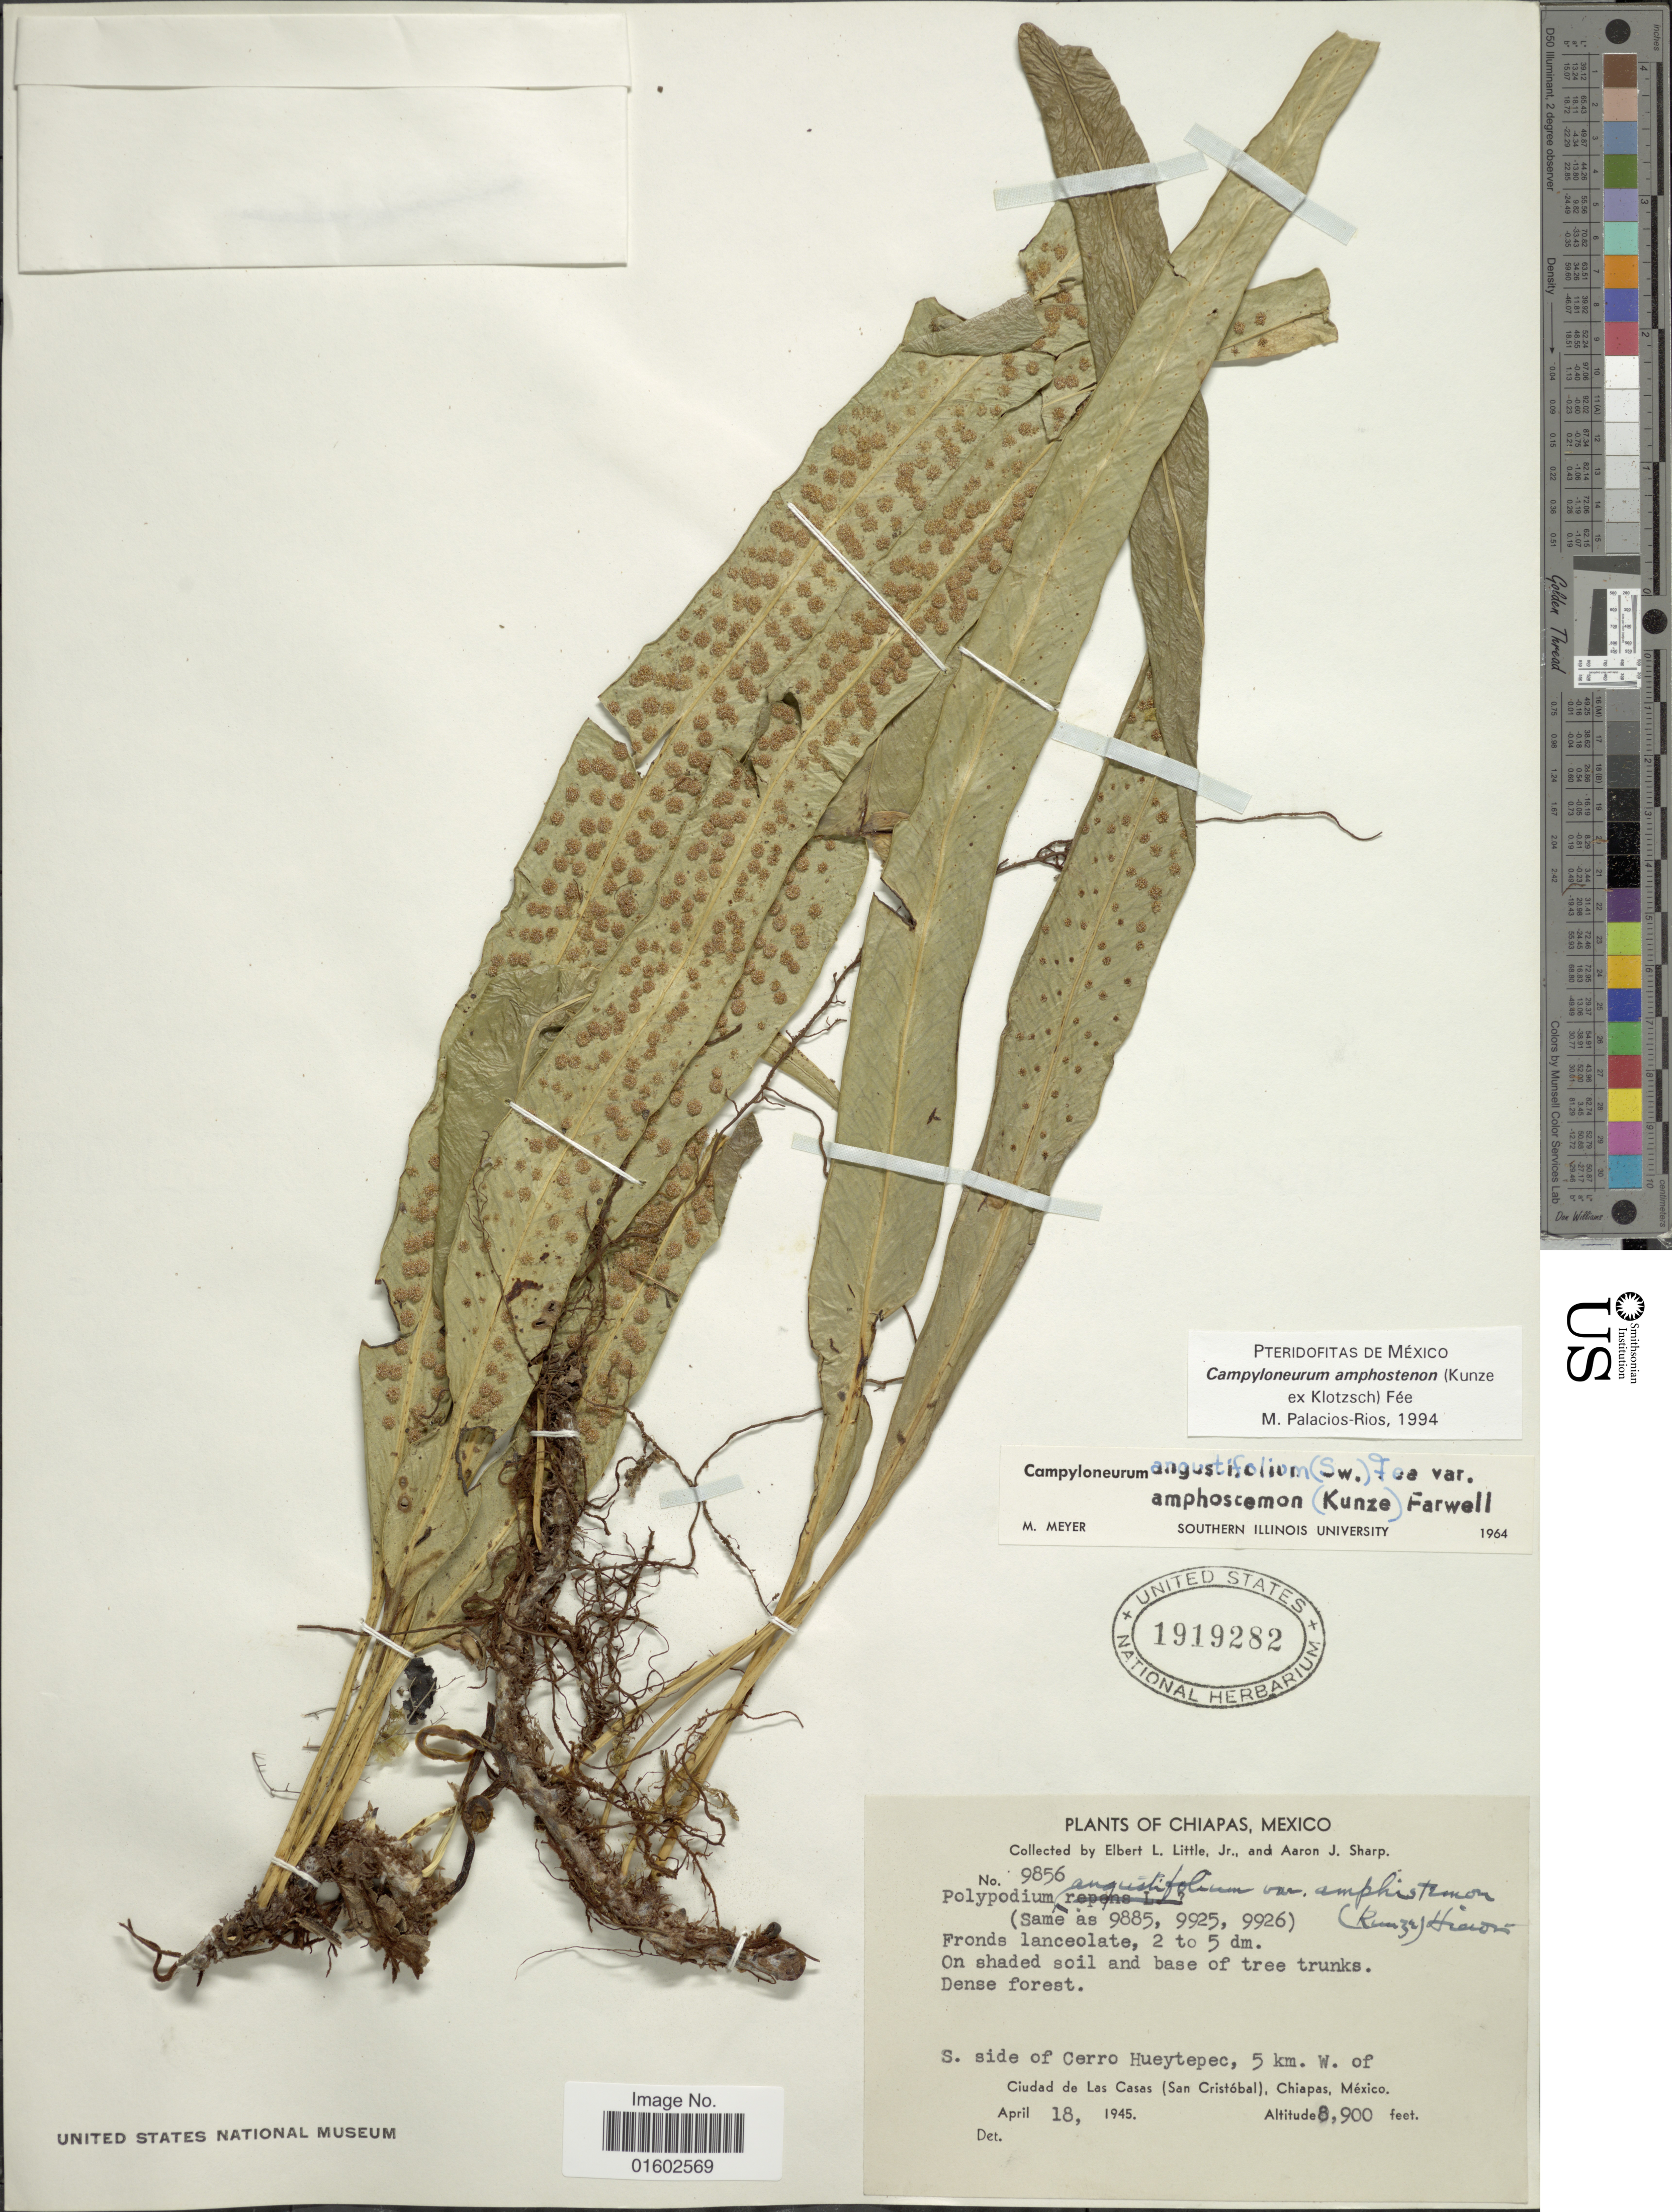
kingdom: Plantae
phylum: Tracheophyta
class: Polypodiopsida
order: Polypodiales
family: Polypodiaceae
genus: Campyloneurum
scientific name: Campyloneurum amphostenon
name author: (Kunze ex Klotzsch) Fée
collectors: E. L. Little & Mrs A. J. Sharp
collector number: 9856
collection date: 1945-04-18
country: Mexico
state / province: Chiapas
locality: S. side of Cerro Hueytepec, 5 km. W of Ciudad de Las Casas (San Cristobal)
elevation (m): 2713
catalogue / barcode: US 1919282